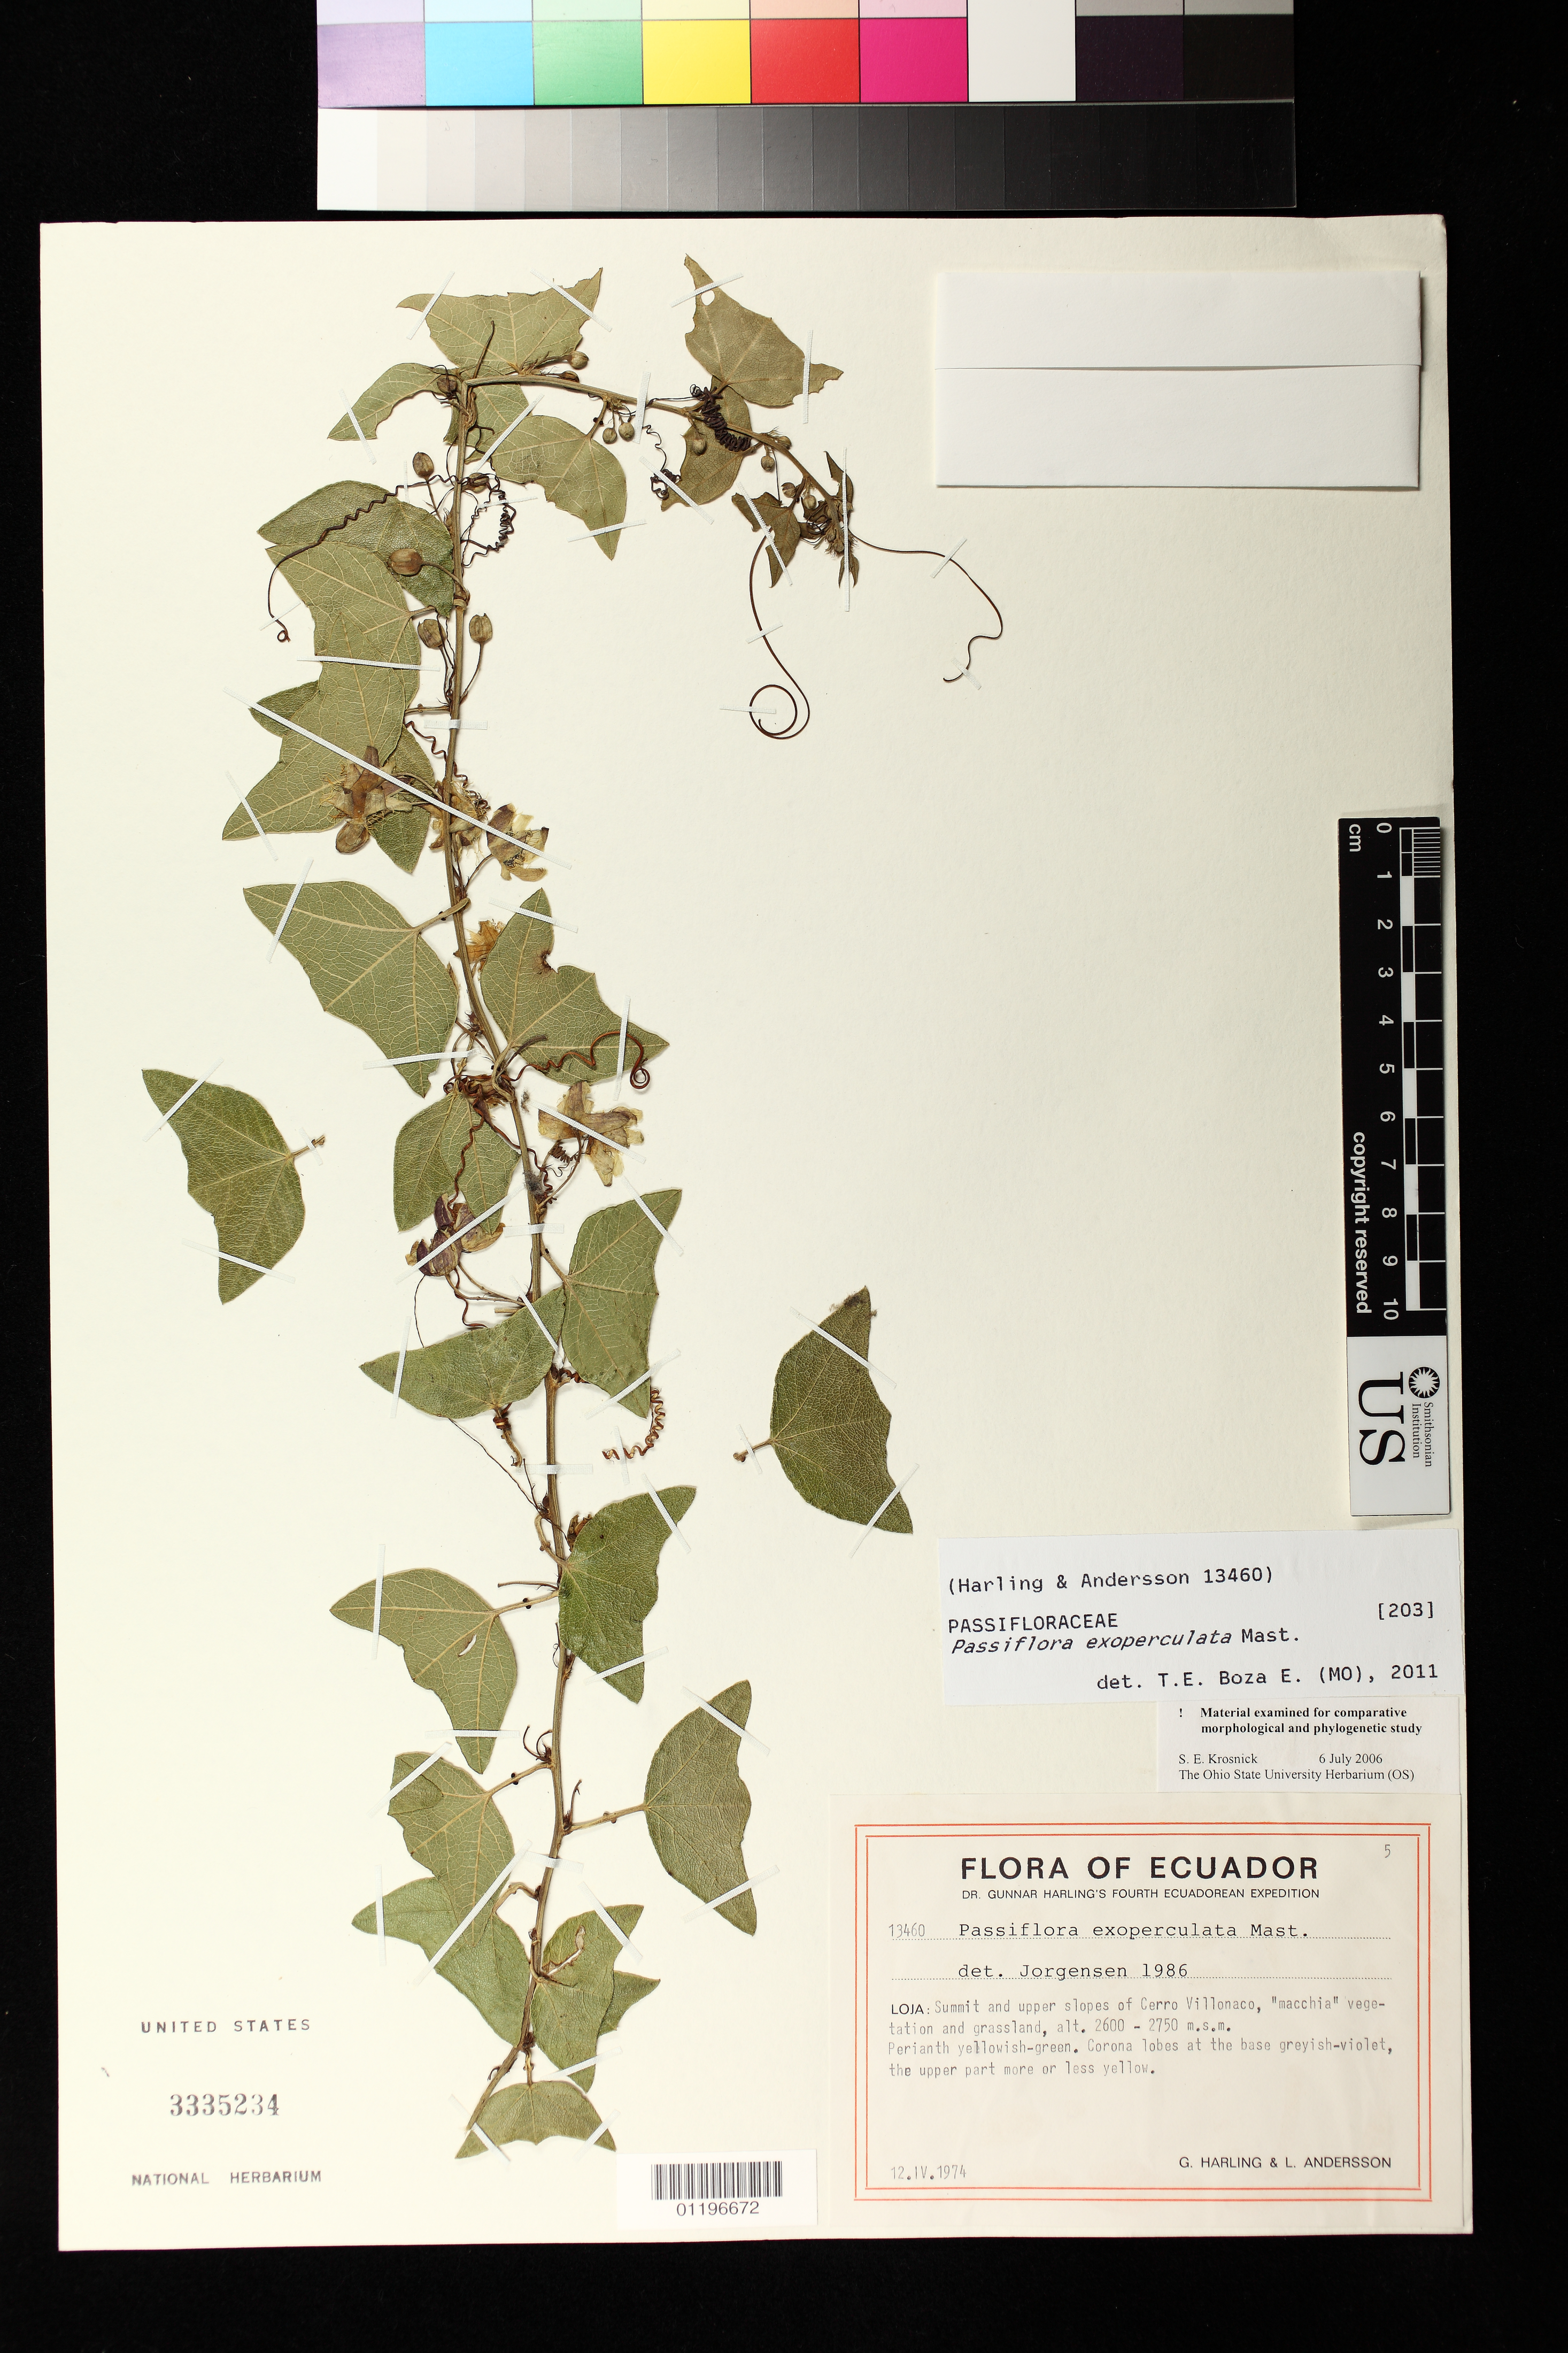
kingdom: Plantae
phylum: Tracheophyta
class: Magnoliopsida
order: Malpighiales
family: Passifloraceae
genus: Passiflora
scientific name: Passiflora exoperculata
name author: Mast. in Mart.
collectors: G. Harling & L. Andersson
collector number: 13460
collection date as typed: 04 Dec 1974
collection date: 1974-12-04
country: Ecuador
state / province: Loja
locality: Summit and upper slopes of Cerro Villonaco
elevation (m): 2600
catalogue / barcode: US 3335234